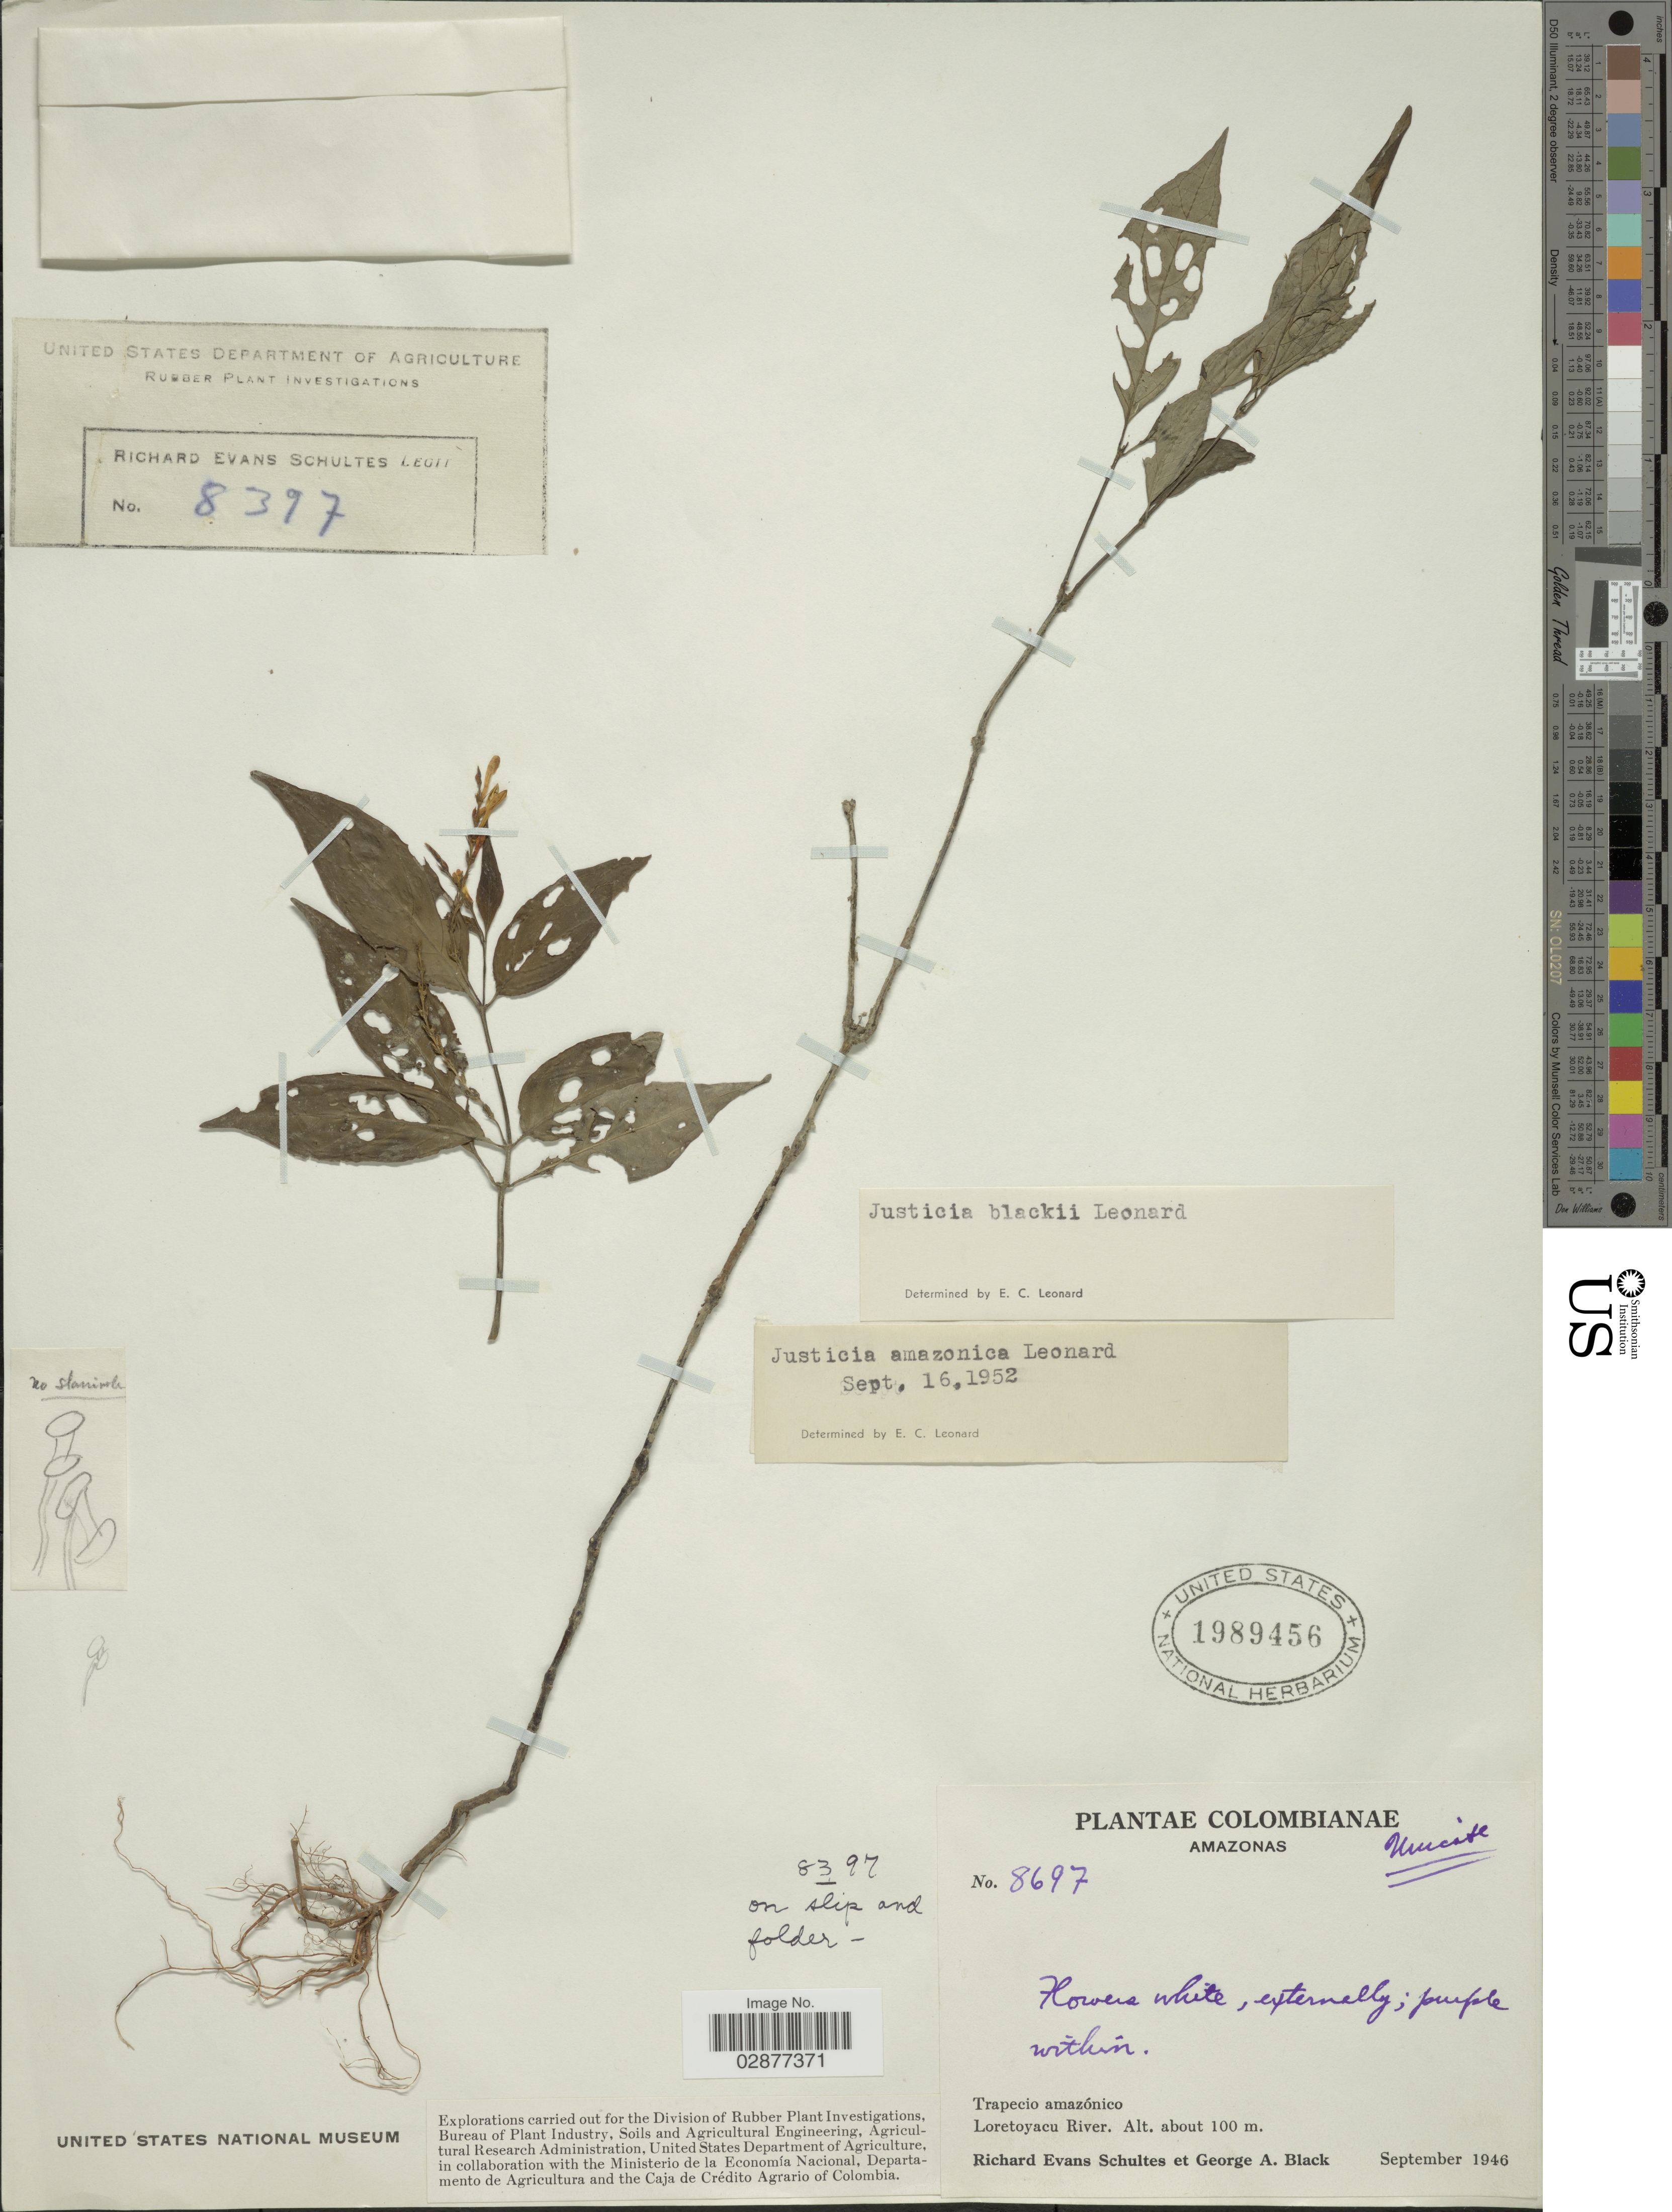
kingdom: Plantae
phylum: Tracheophyta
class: Magnoliopsida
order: Lamiales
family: Acanthaceae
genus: Justicia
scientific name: Justicia blackii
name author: Leonard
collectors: R. E. Schultes & G. A. Black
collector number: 8697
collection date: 1946-09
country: Colombia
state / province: Amazônas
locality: Trapecio amazónico. Loretoyacu River.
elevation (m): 100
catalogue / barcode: US 1989456